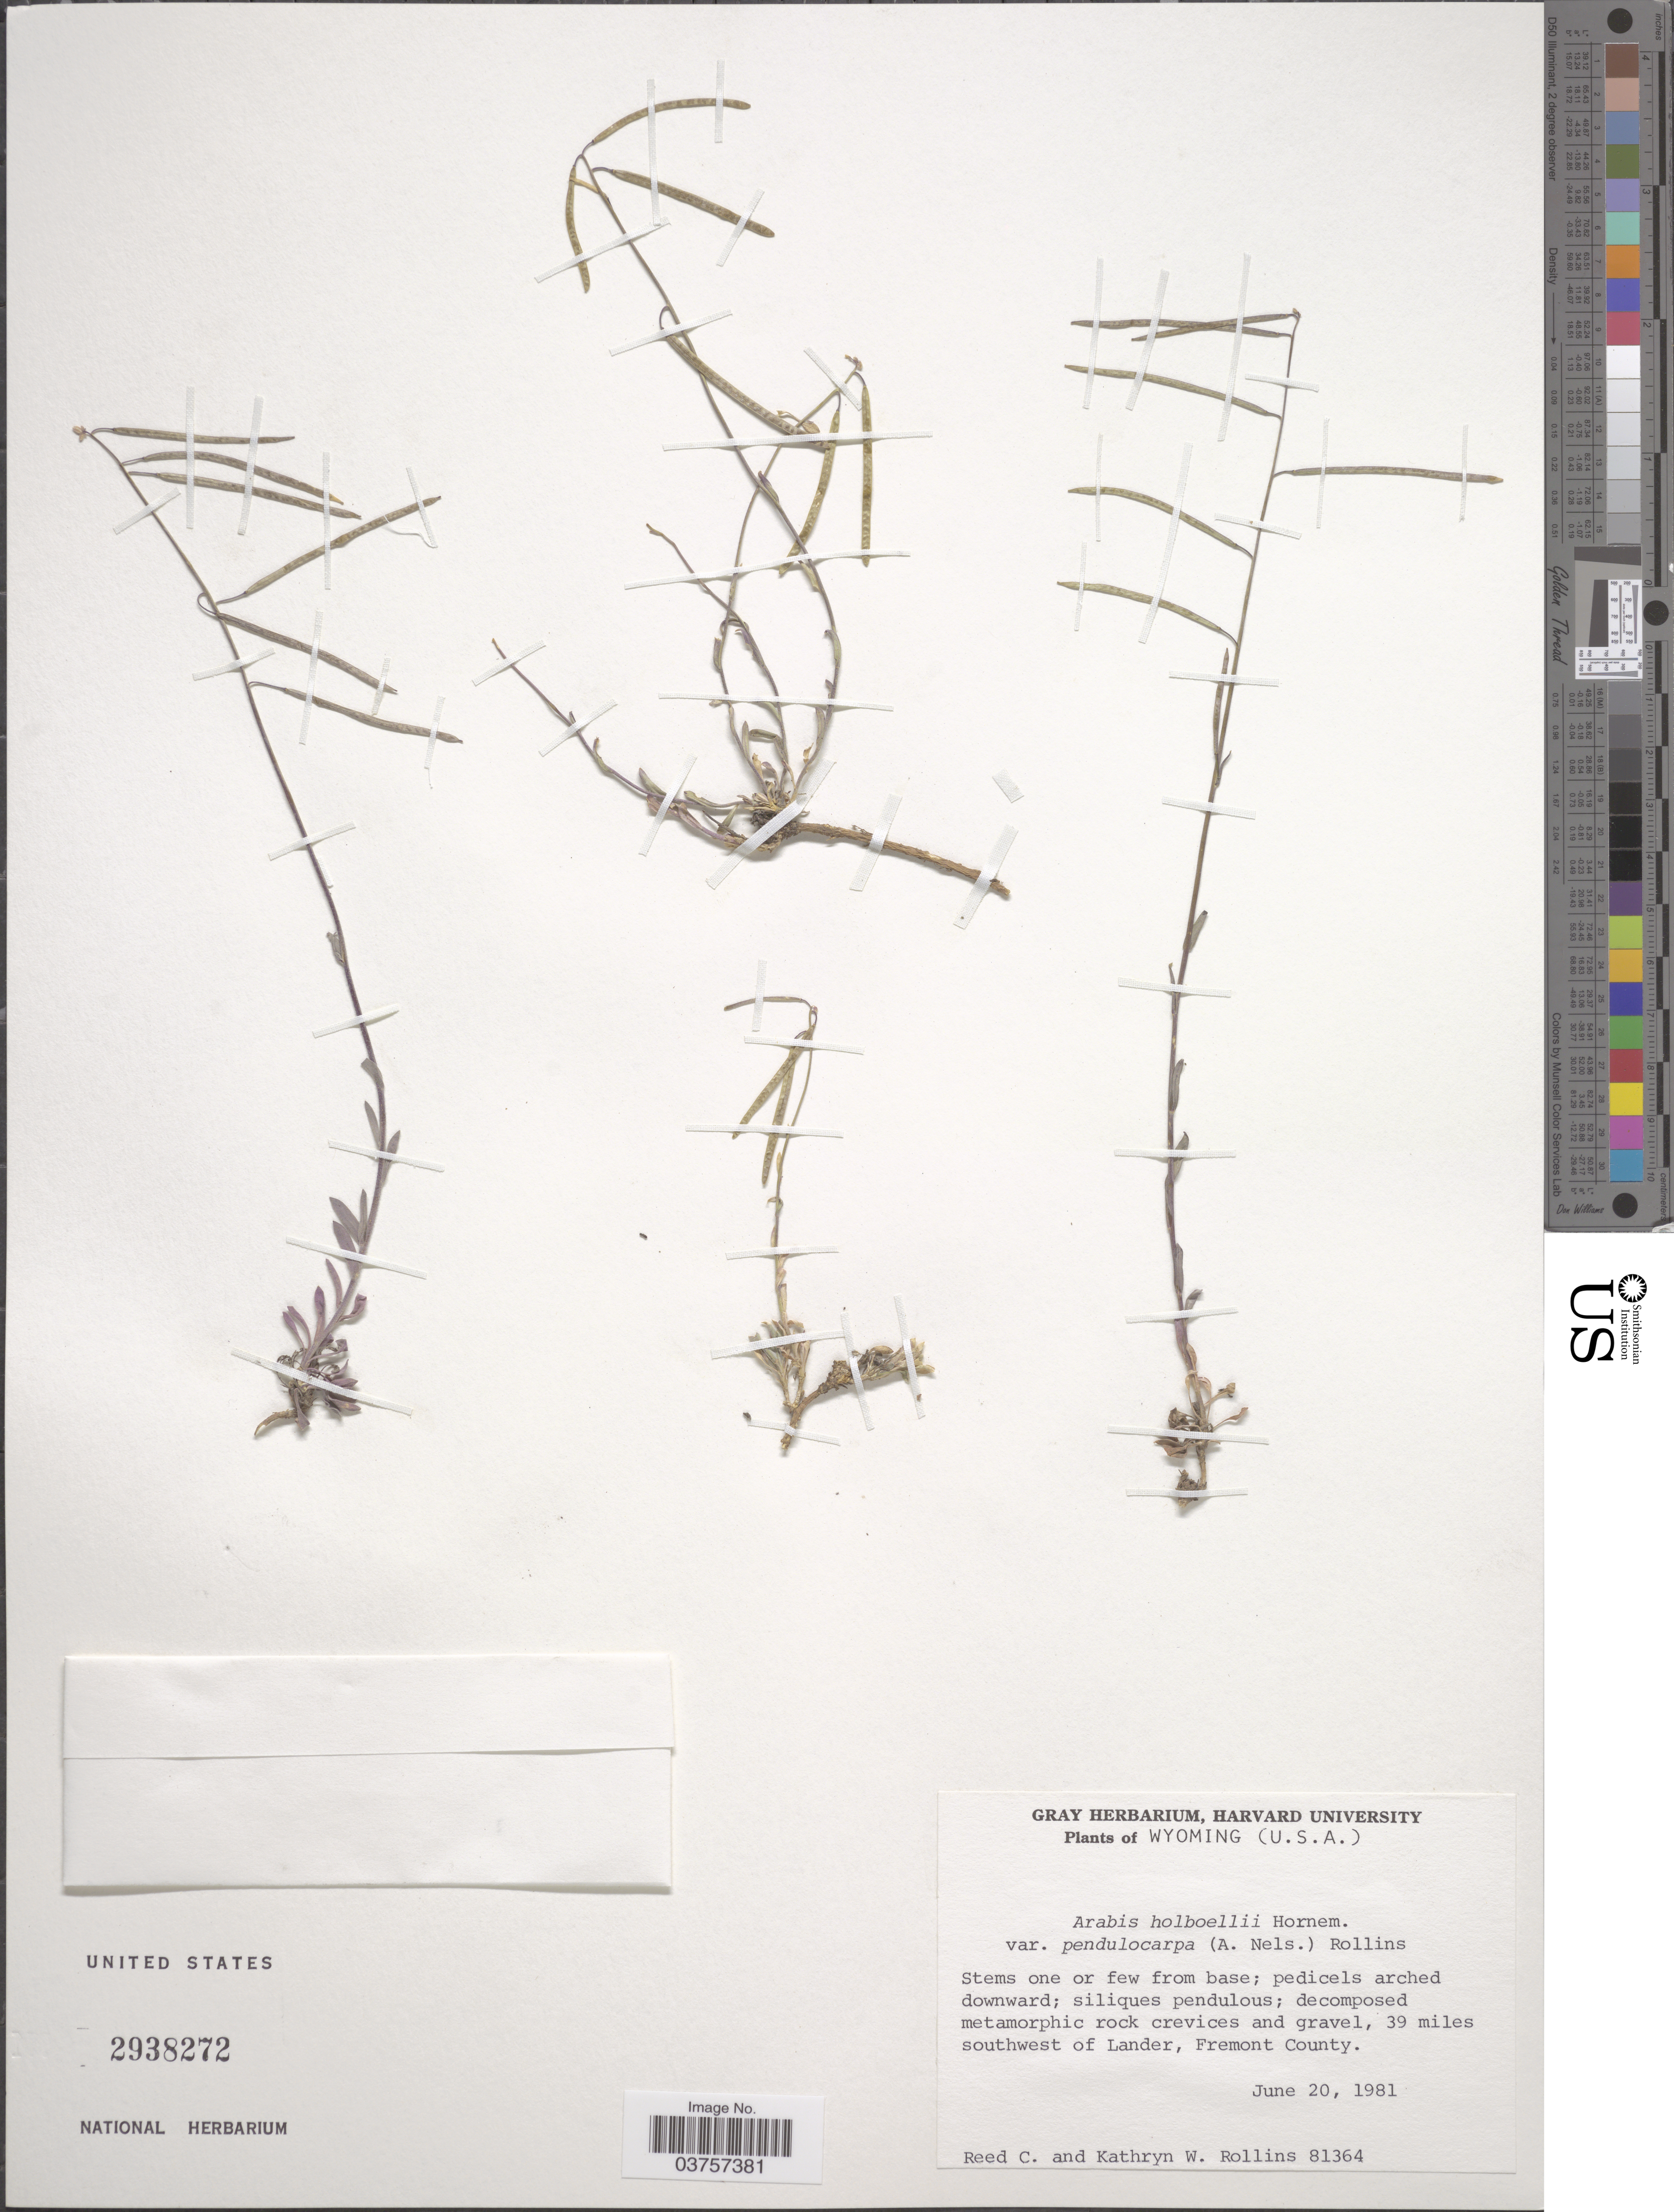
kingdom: Plantae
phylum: Tracheophyta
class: Magnoliopsida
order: Brassicales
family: Brassicaceae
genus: Arabis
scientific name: Arabis holboellii var. pendulocarpa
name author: (A. Nelson) Rollins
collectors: R. C. Rollins & K. W. Rollins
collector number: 81364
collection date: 1981-06-20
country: United States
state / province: Wyoming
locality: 39 miles southwest of Lander, Fremont County.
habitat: metamorphic rock crevices and gravel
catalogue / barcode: US 2938272